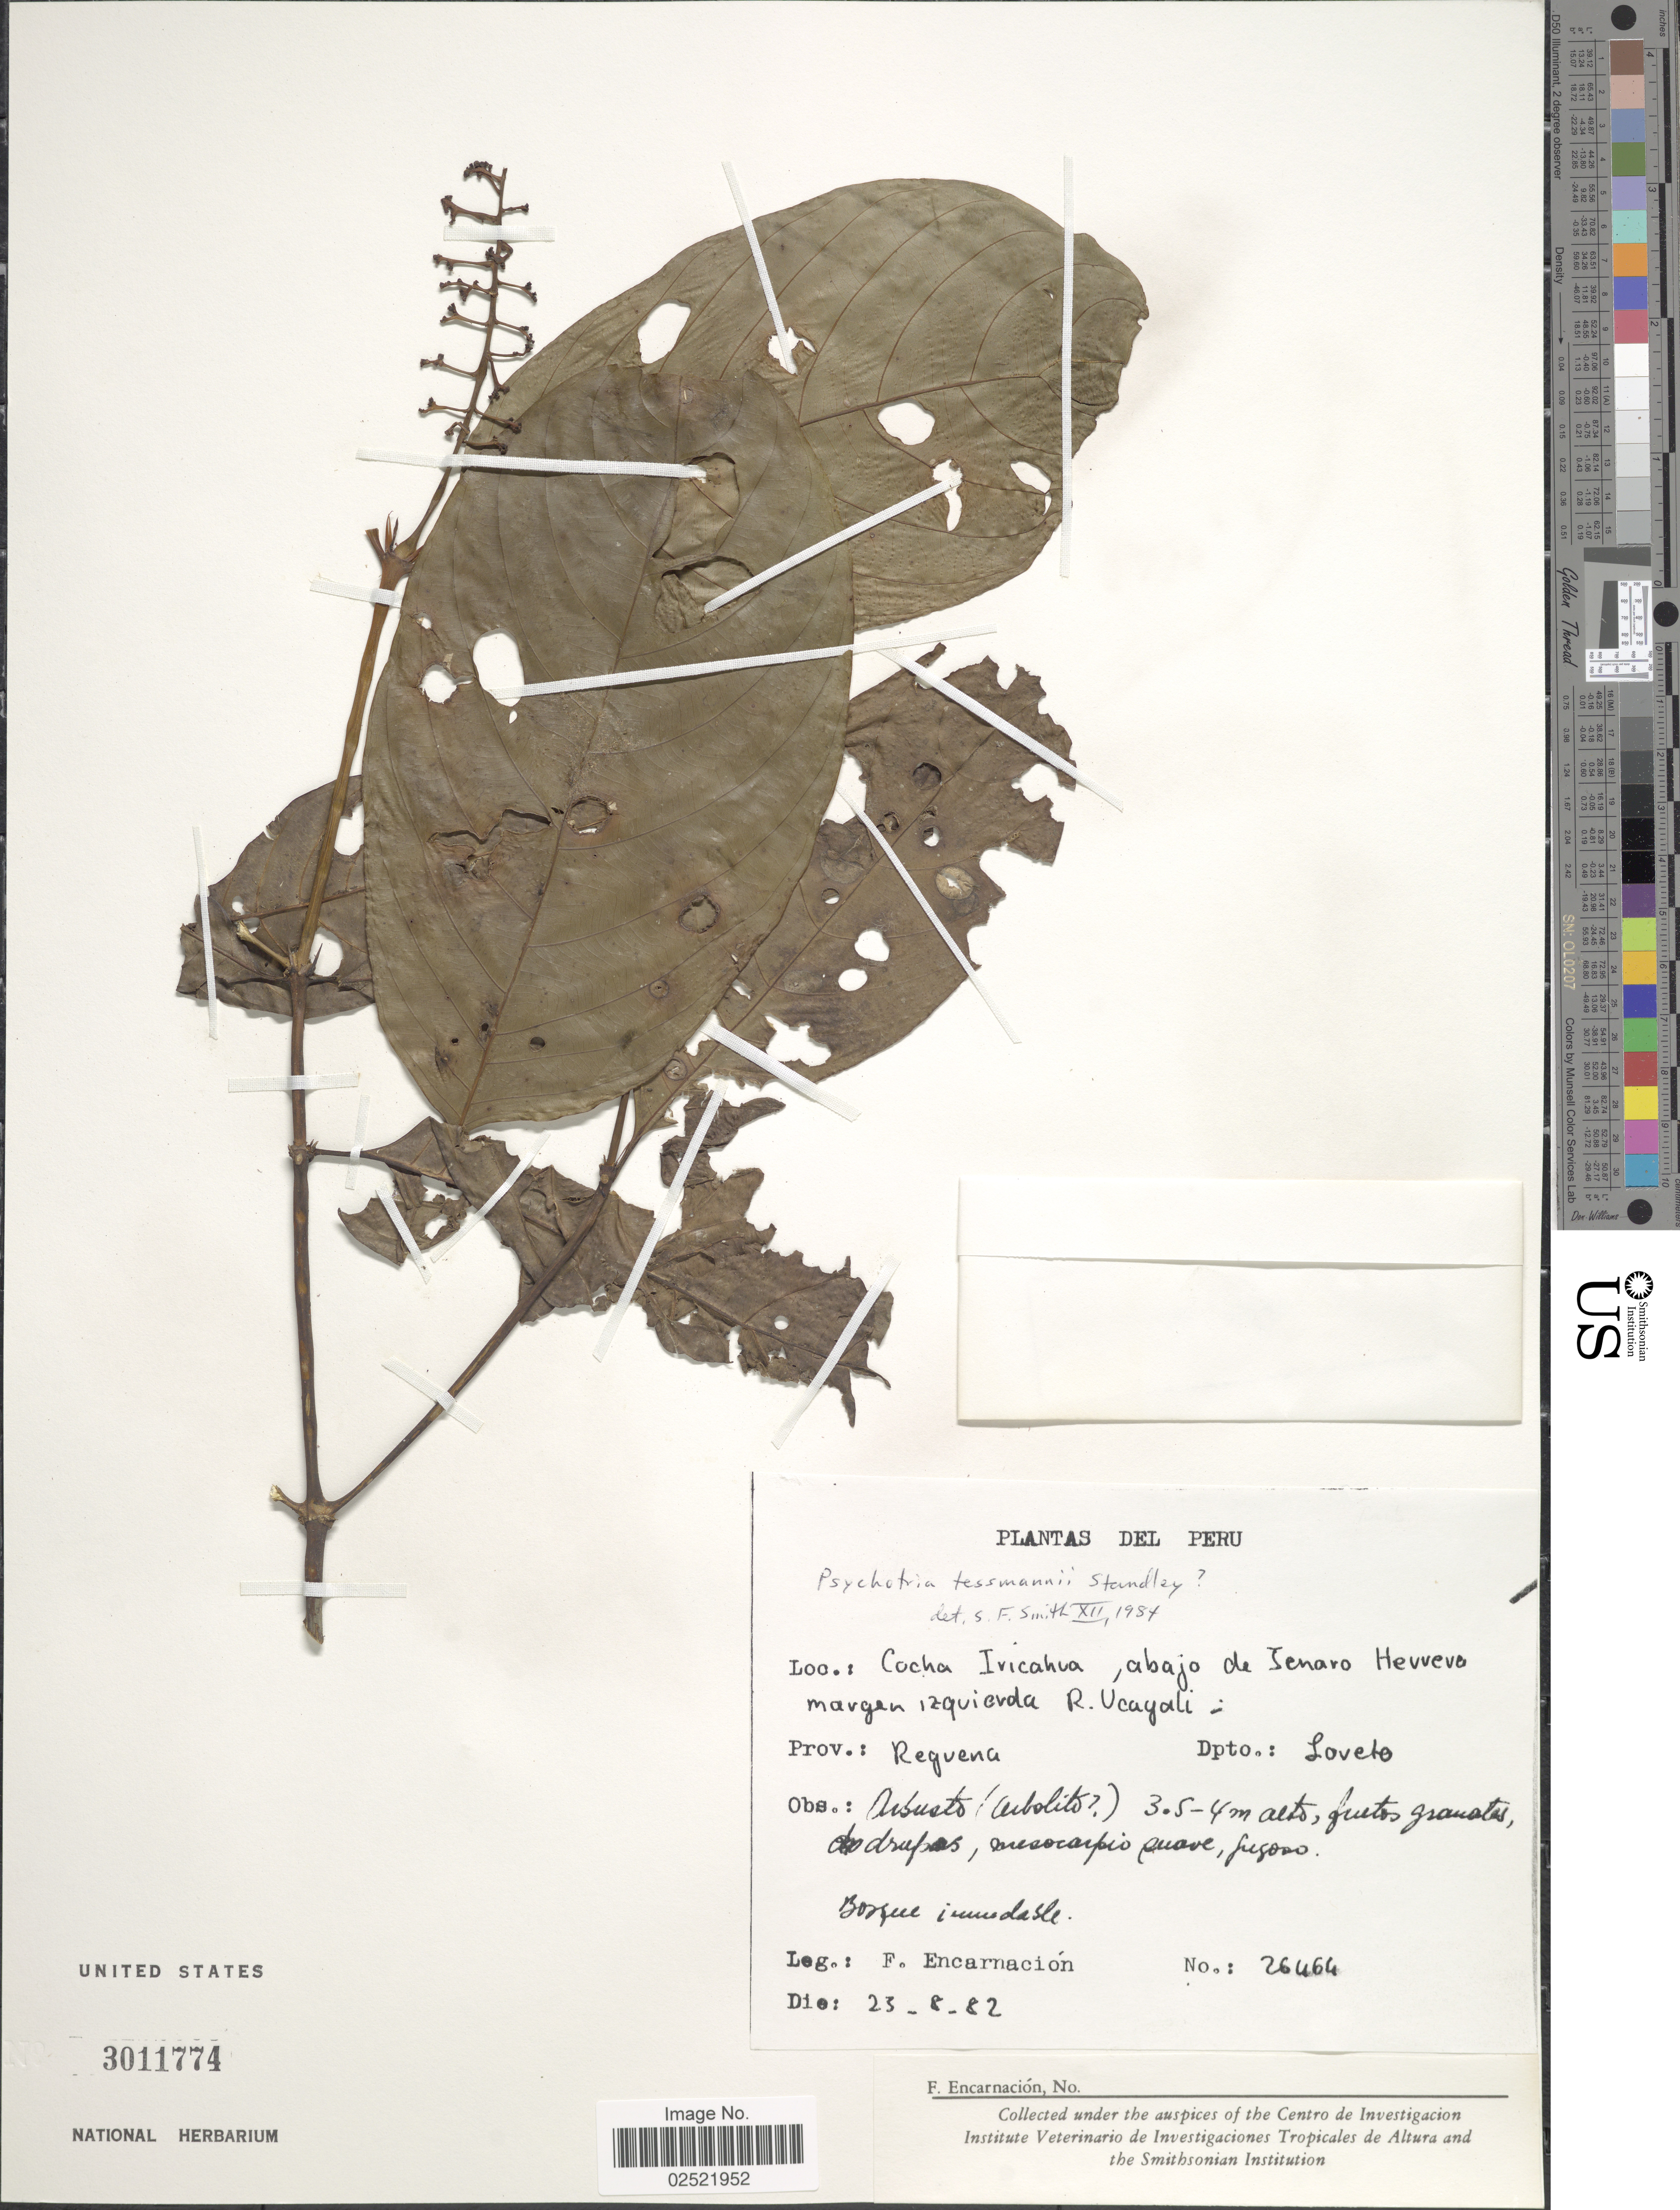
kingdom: Plantae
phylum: Tracheophyta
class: Magnoliopsida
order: Gentianales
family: Rubiaceae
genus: Psychotria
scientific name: Psychotria tessmannii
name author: Standl.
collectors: F. Encarnación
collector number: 26464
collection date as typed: Transcribed d/m/y: 23/8/82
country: Peru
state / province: Loreto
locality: Cocha Iricahua, abajo de Tenaro Herrero margen izquierda R. Ucayali, Prov. Requena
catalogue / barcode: US 3011774